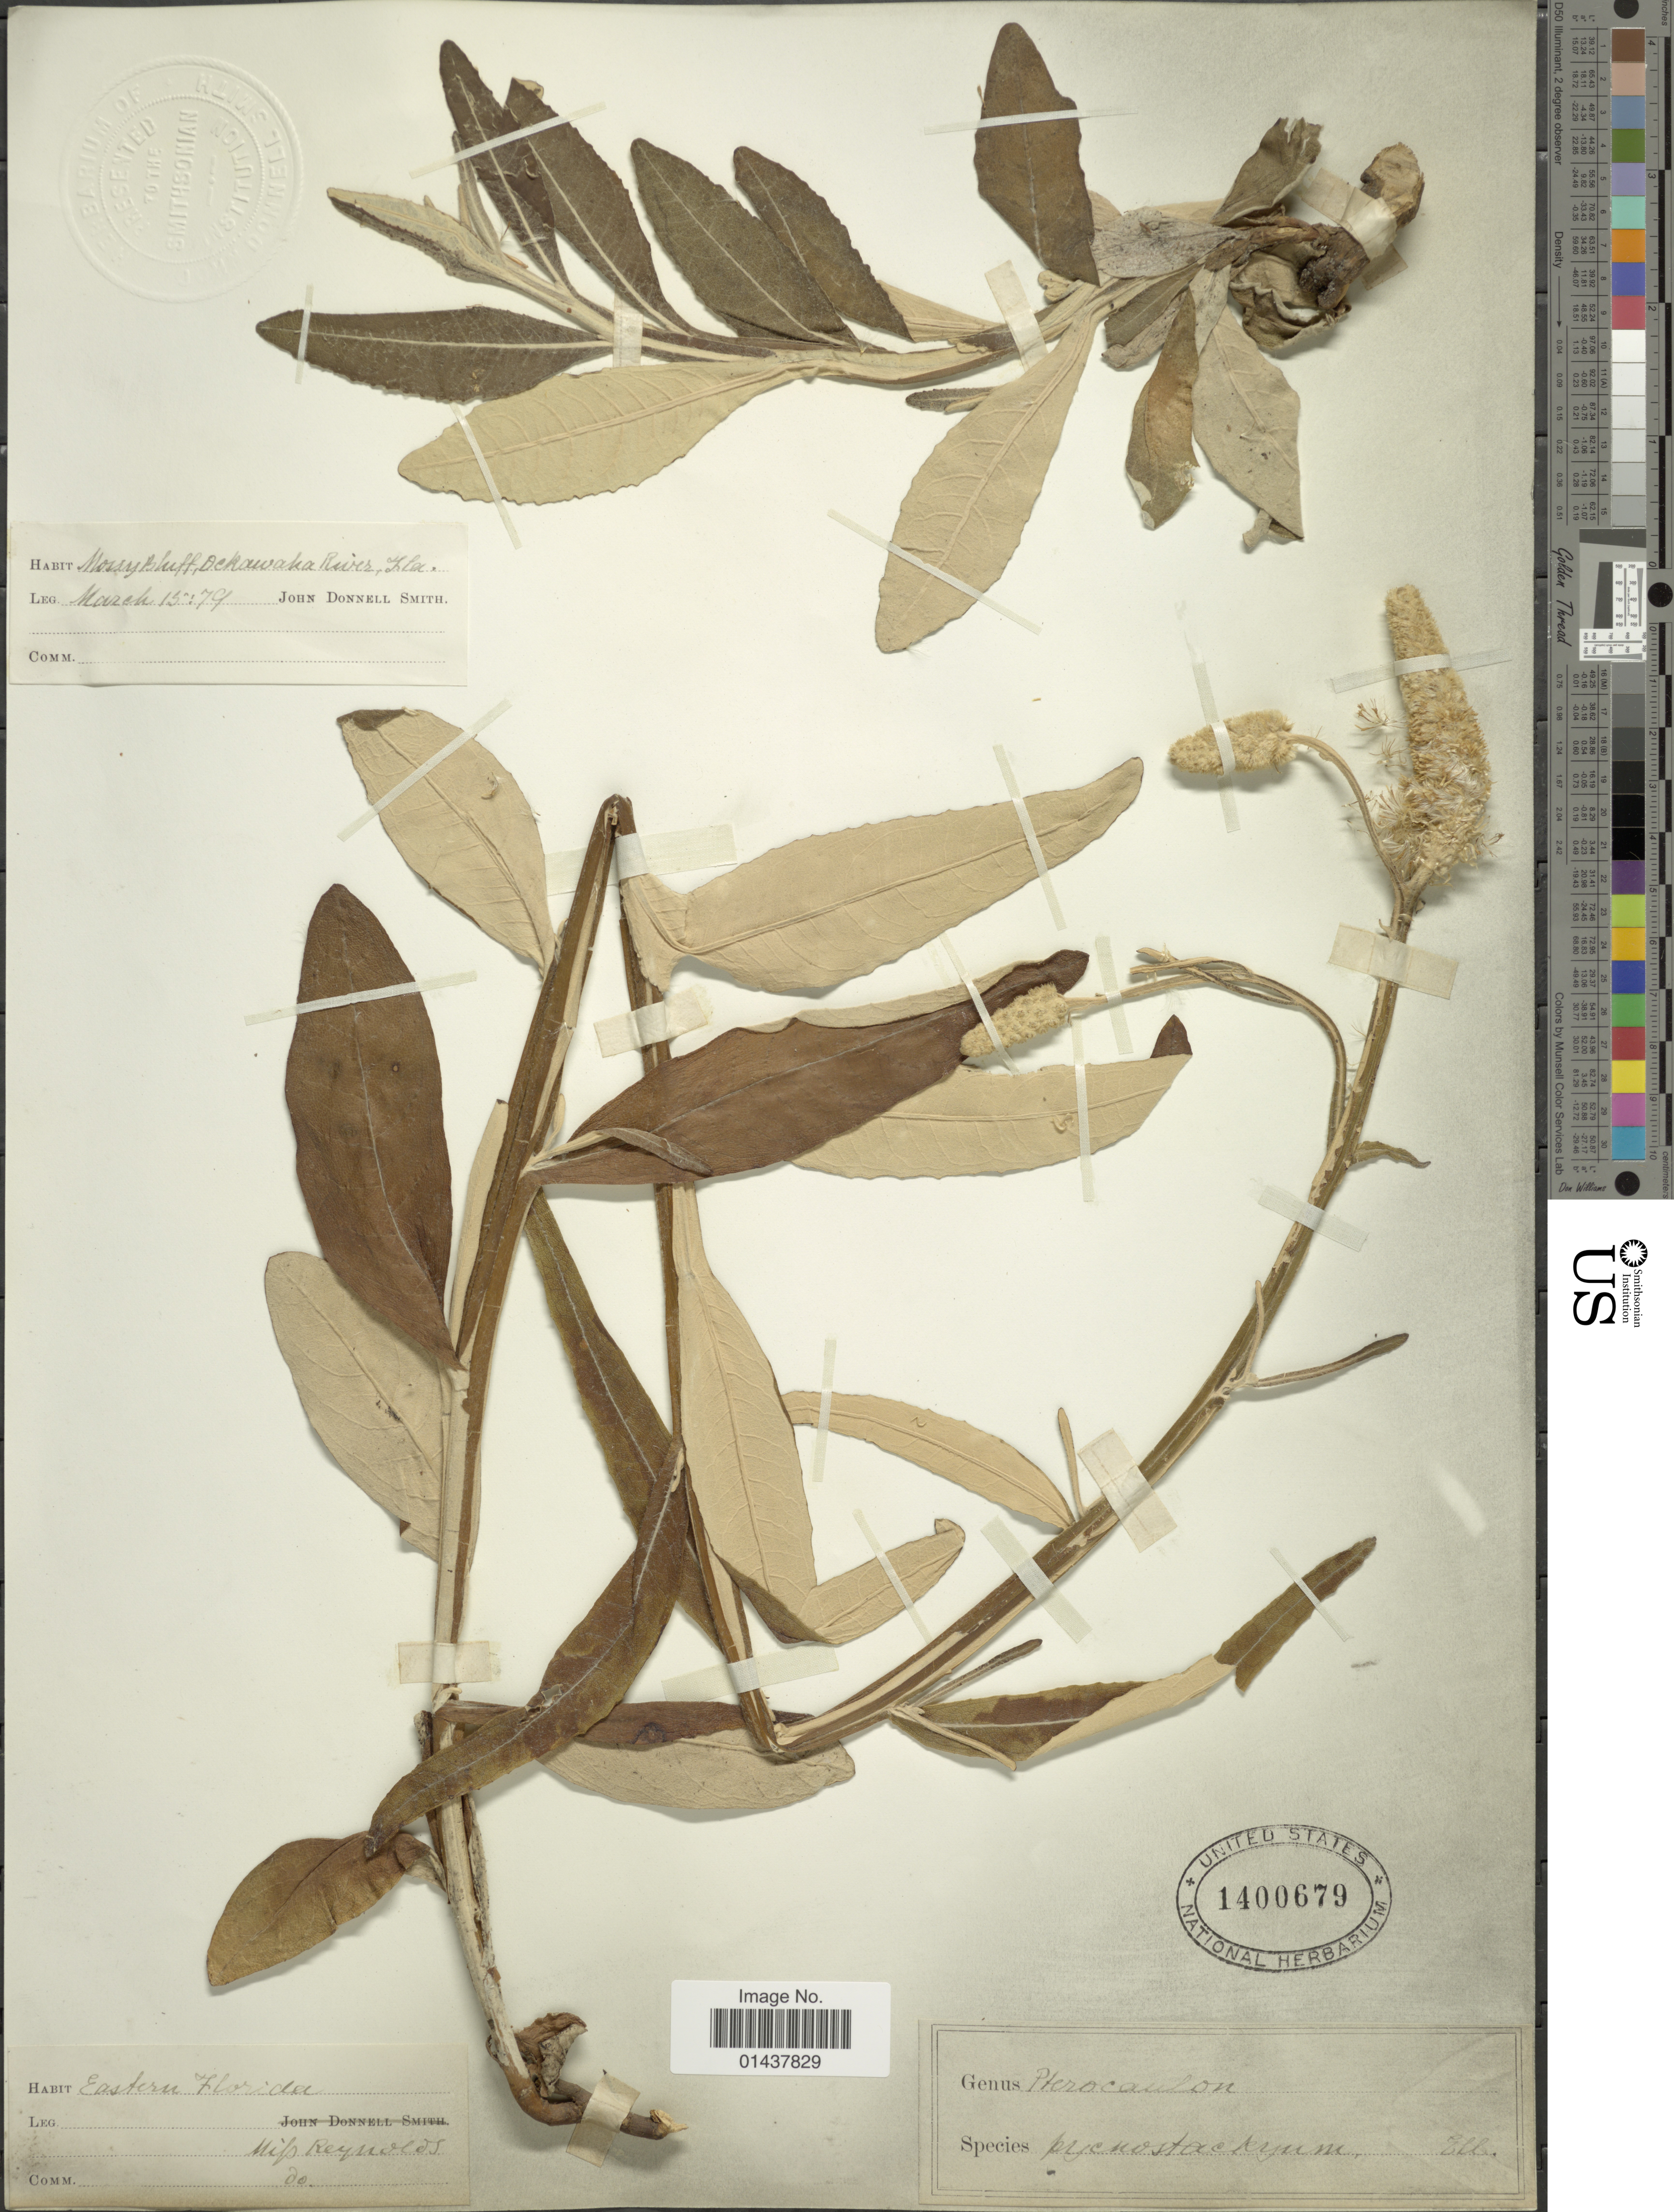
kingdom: Plantae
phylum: Tracheophyta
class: Magnoliopsida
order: Asterales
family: Asteraceae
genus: Pterocaulon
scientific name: Pterocaulon pycnostachyum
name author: (Michx.) Elliott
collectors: Reynolds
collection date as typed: Transcribed d/m/y: 15/3/79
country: United States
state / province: Florida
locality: Eastern Florida, Ockawaha River, Fla.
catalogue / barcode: US 1400679